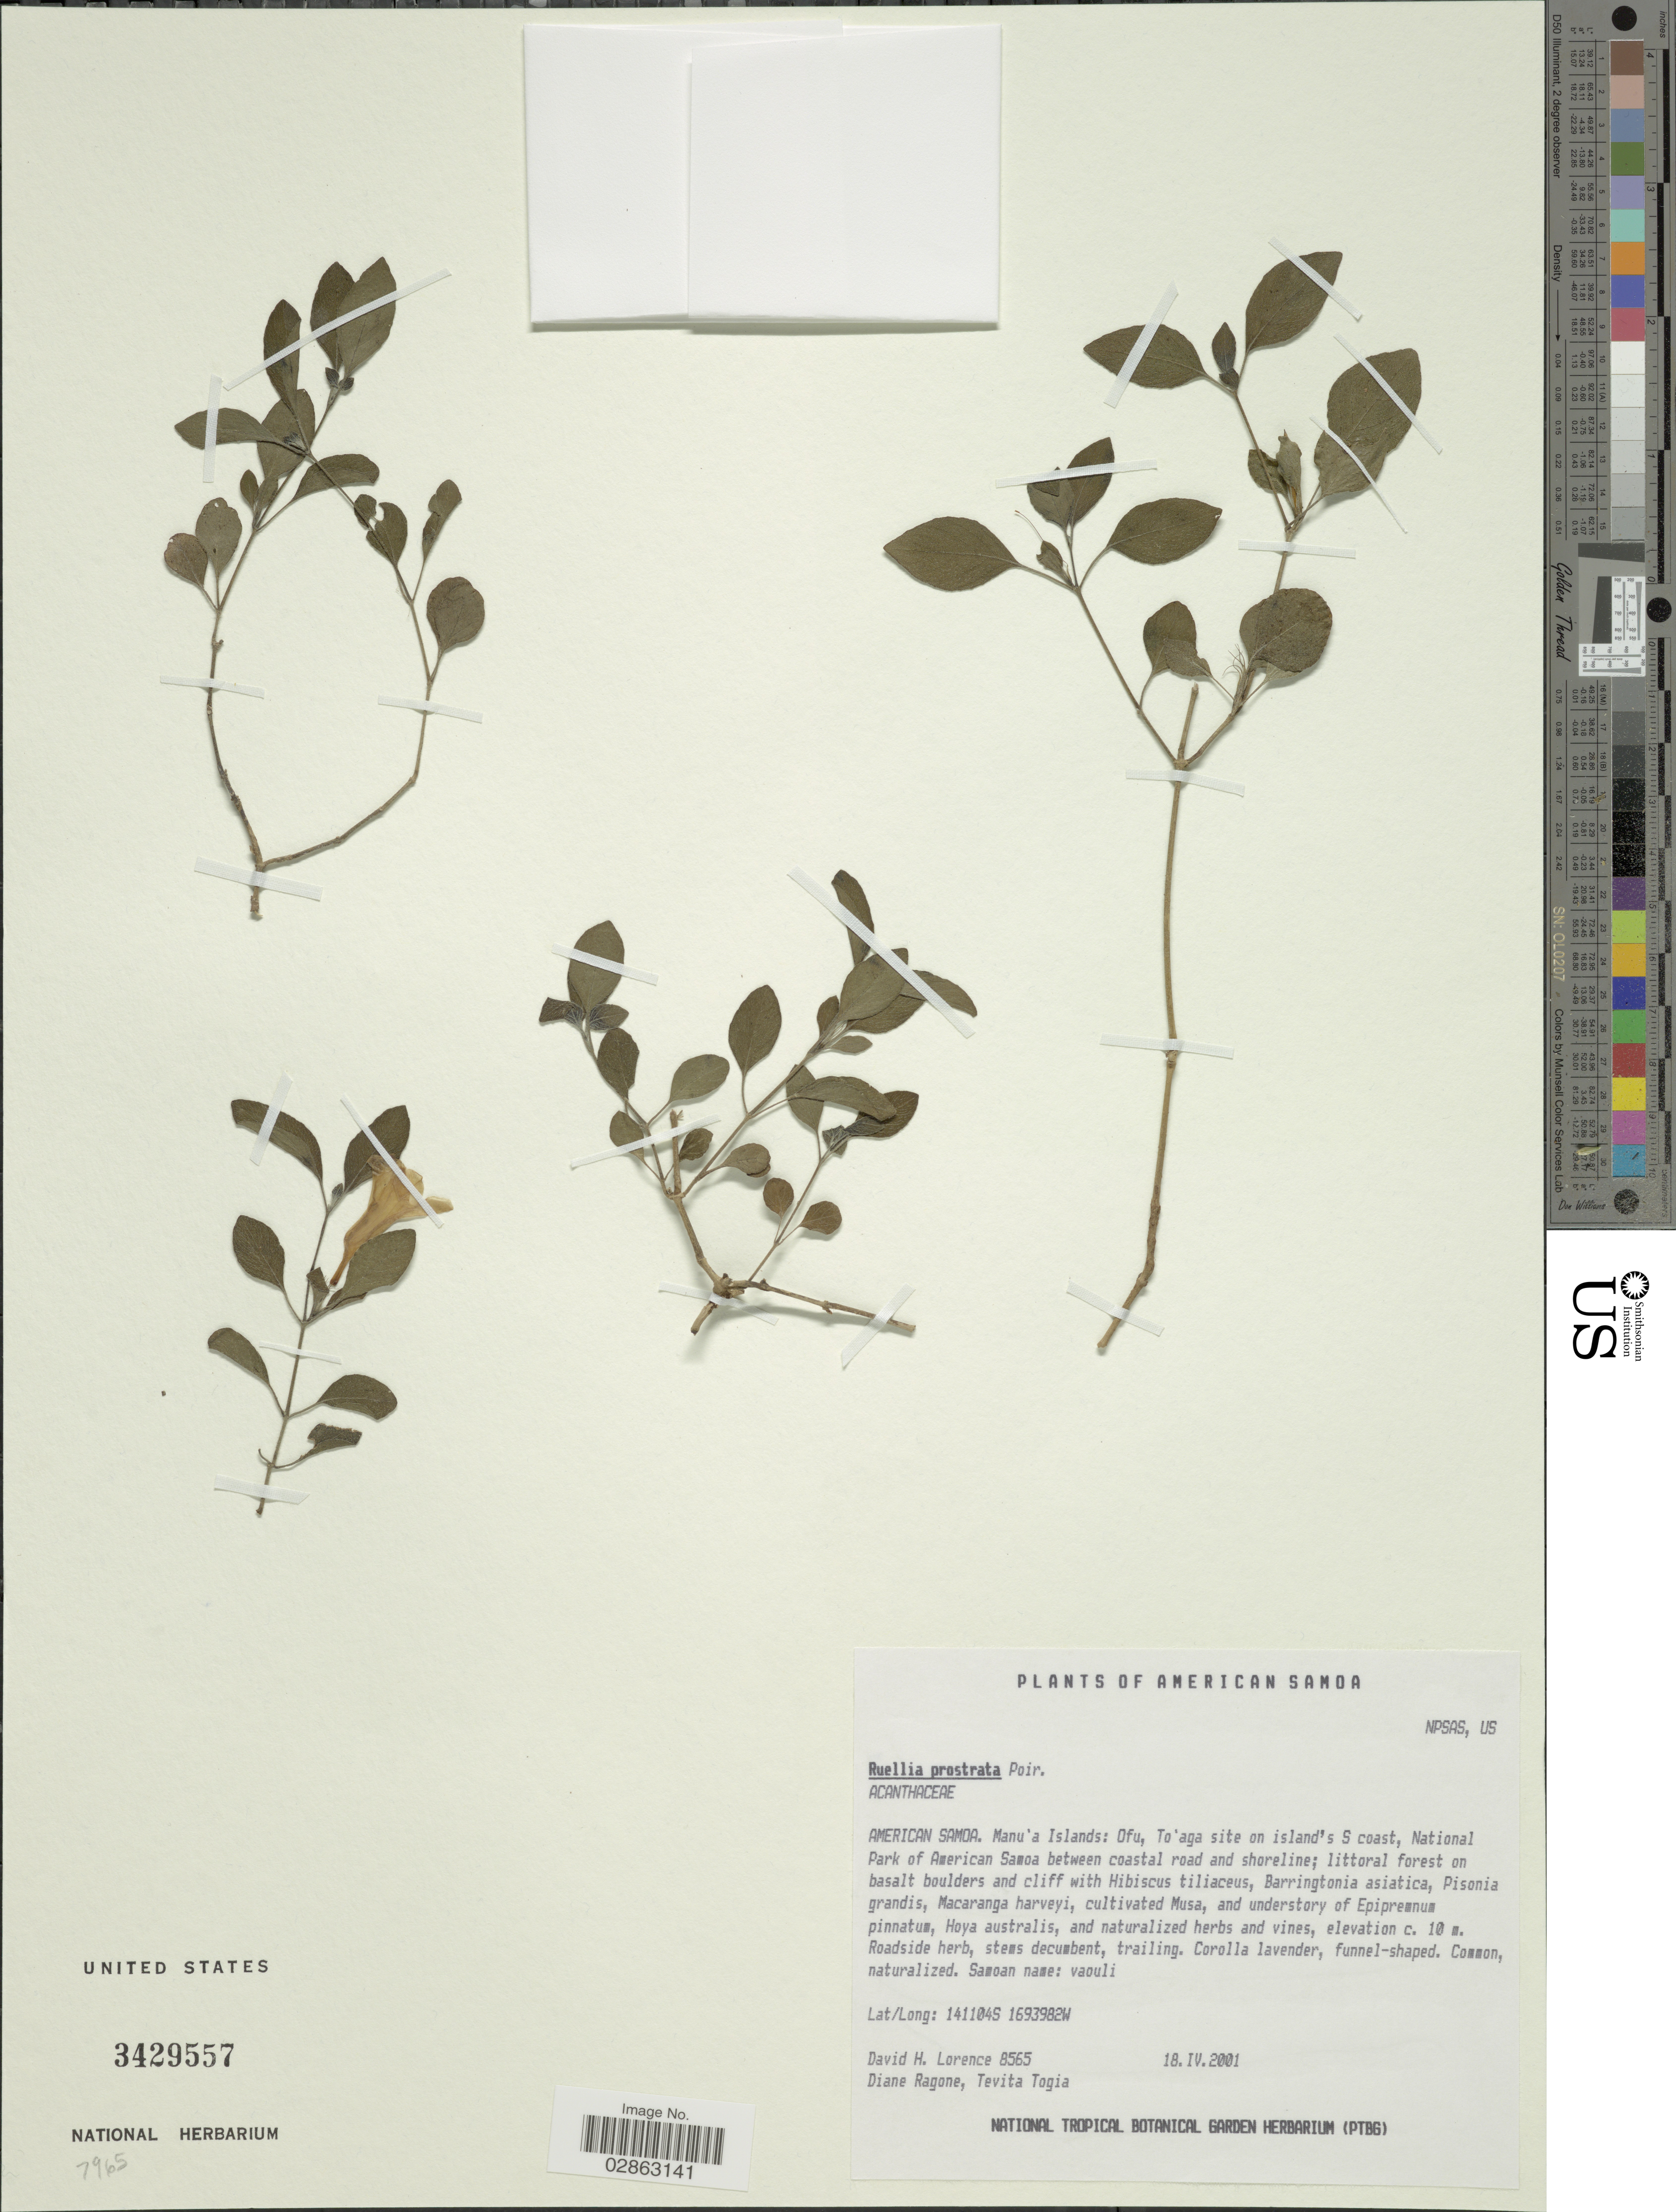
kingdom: Plantae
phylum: Tracheophyta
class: Magnoliopsida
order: Lamiales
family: Acanthaceae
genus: Ruellia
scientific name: Ruellia prostrata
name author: Poir.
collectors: D. Lorence, D. Ragone & T. Togia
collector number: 8565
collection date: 2001-04-18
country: American Samoa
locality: Manu'a Islands: Ofu, To'aga site on island's S coast, National Park of American Samoa between coastal road and shoreline.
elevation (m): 10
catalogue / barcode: US 3429557